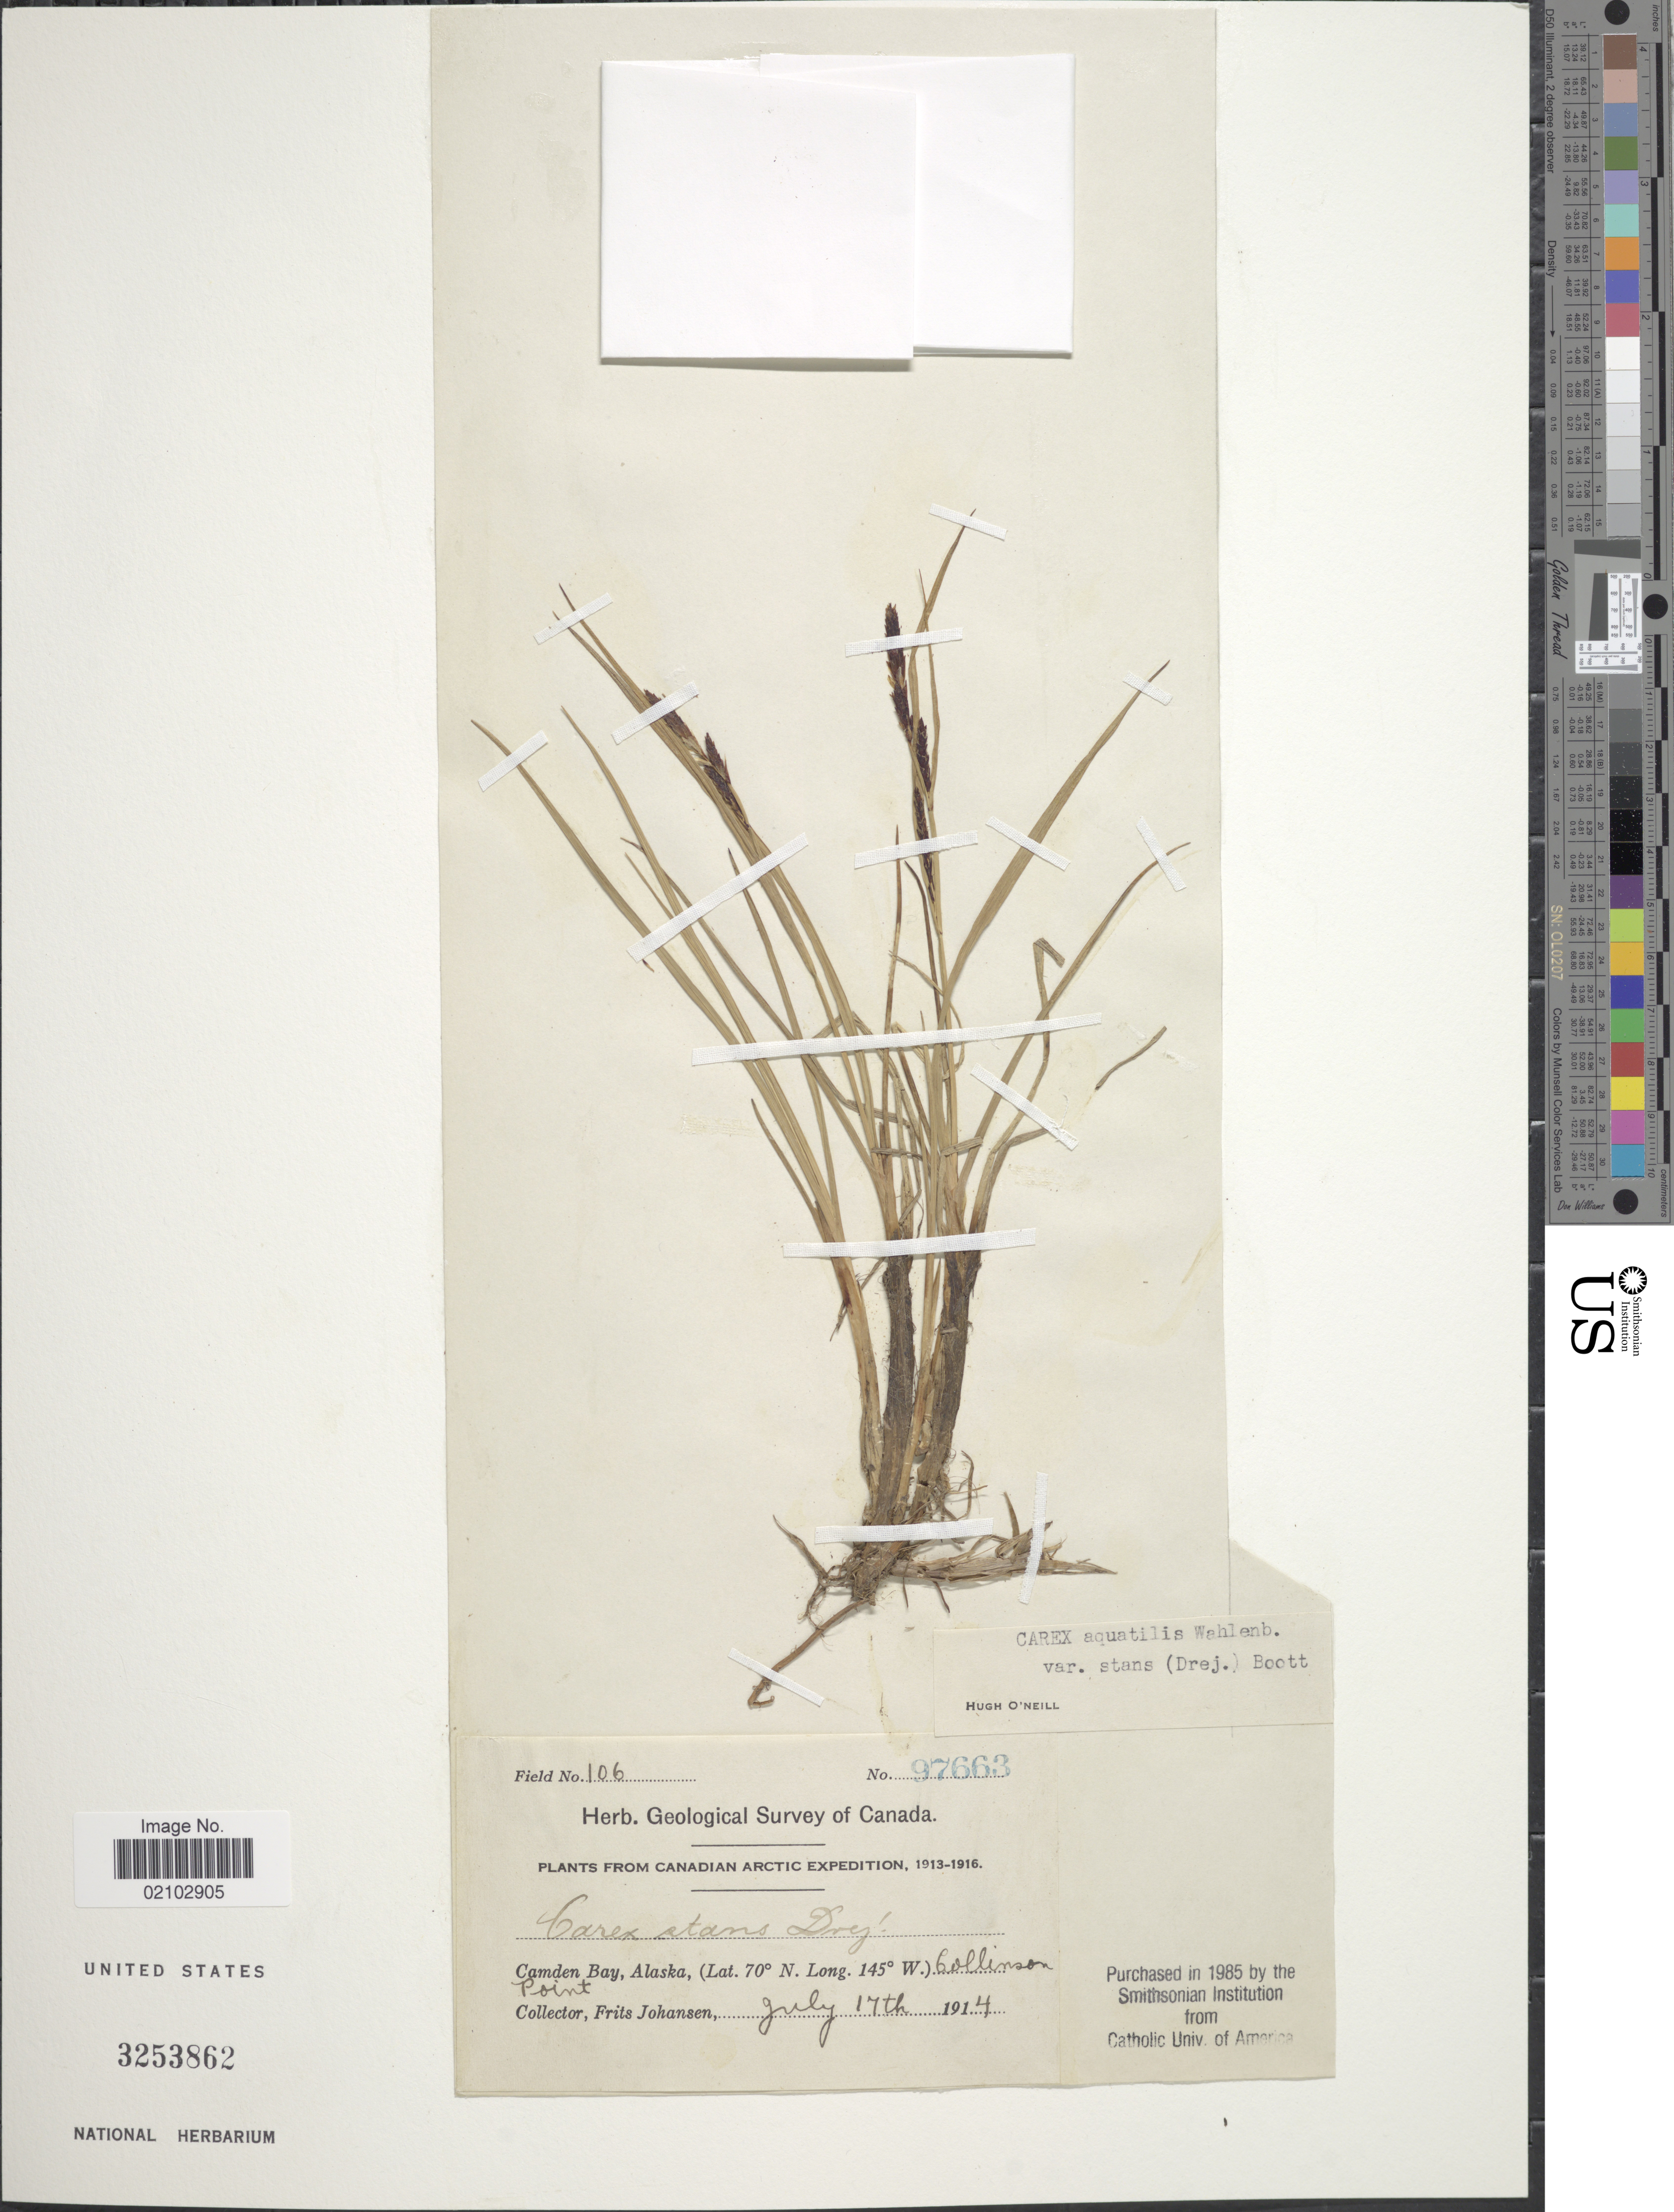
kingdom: Plantae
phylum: Tracheophyta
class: Liliopsida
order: Poales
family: Cyperaceae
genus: Carex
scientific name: Carex aquatilis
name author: Wahlenb.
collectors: F. Johansen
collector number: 97663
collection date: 1914-07-17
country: United States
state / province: Alaska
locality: ,Camden Bay, Collinson Point.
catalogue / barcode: US 3253862